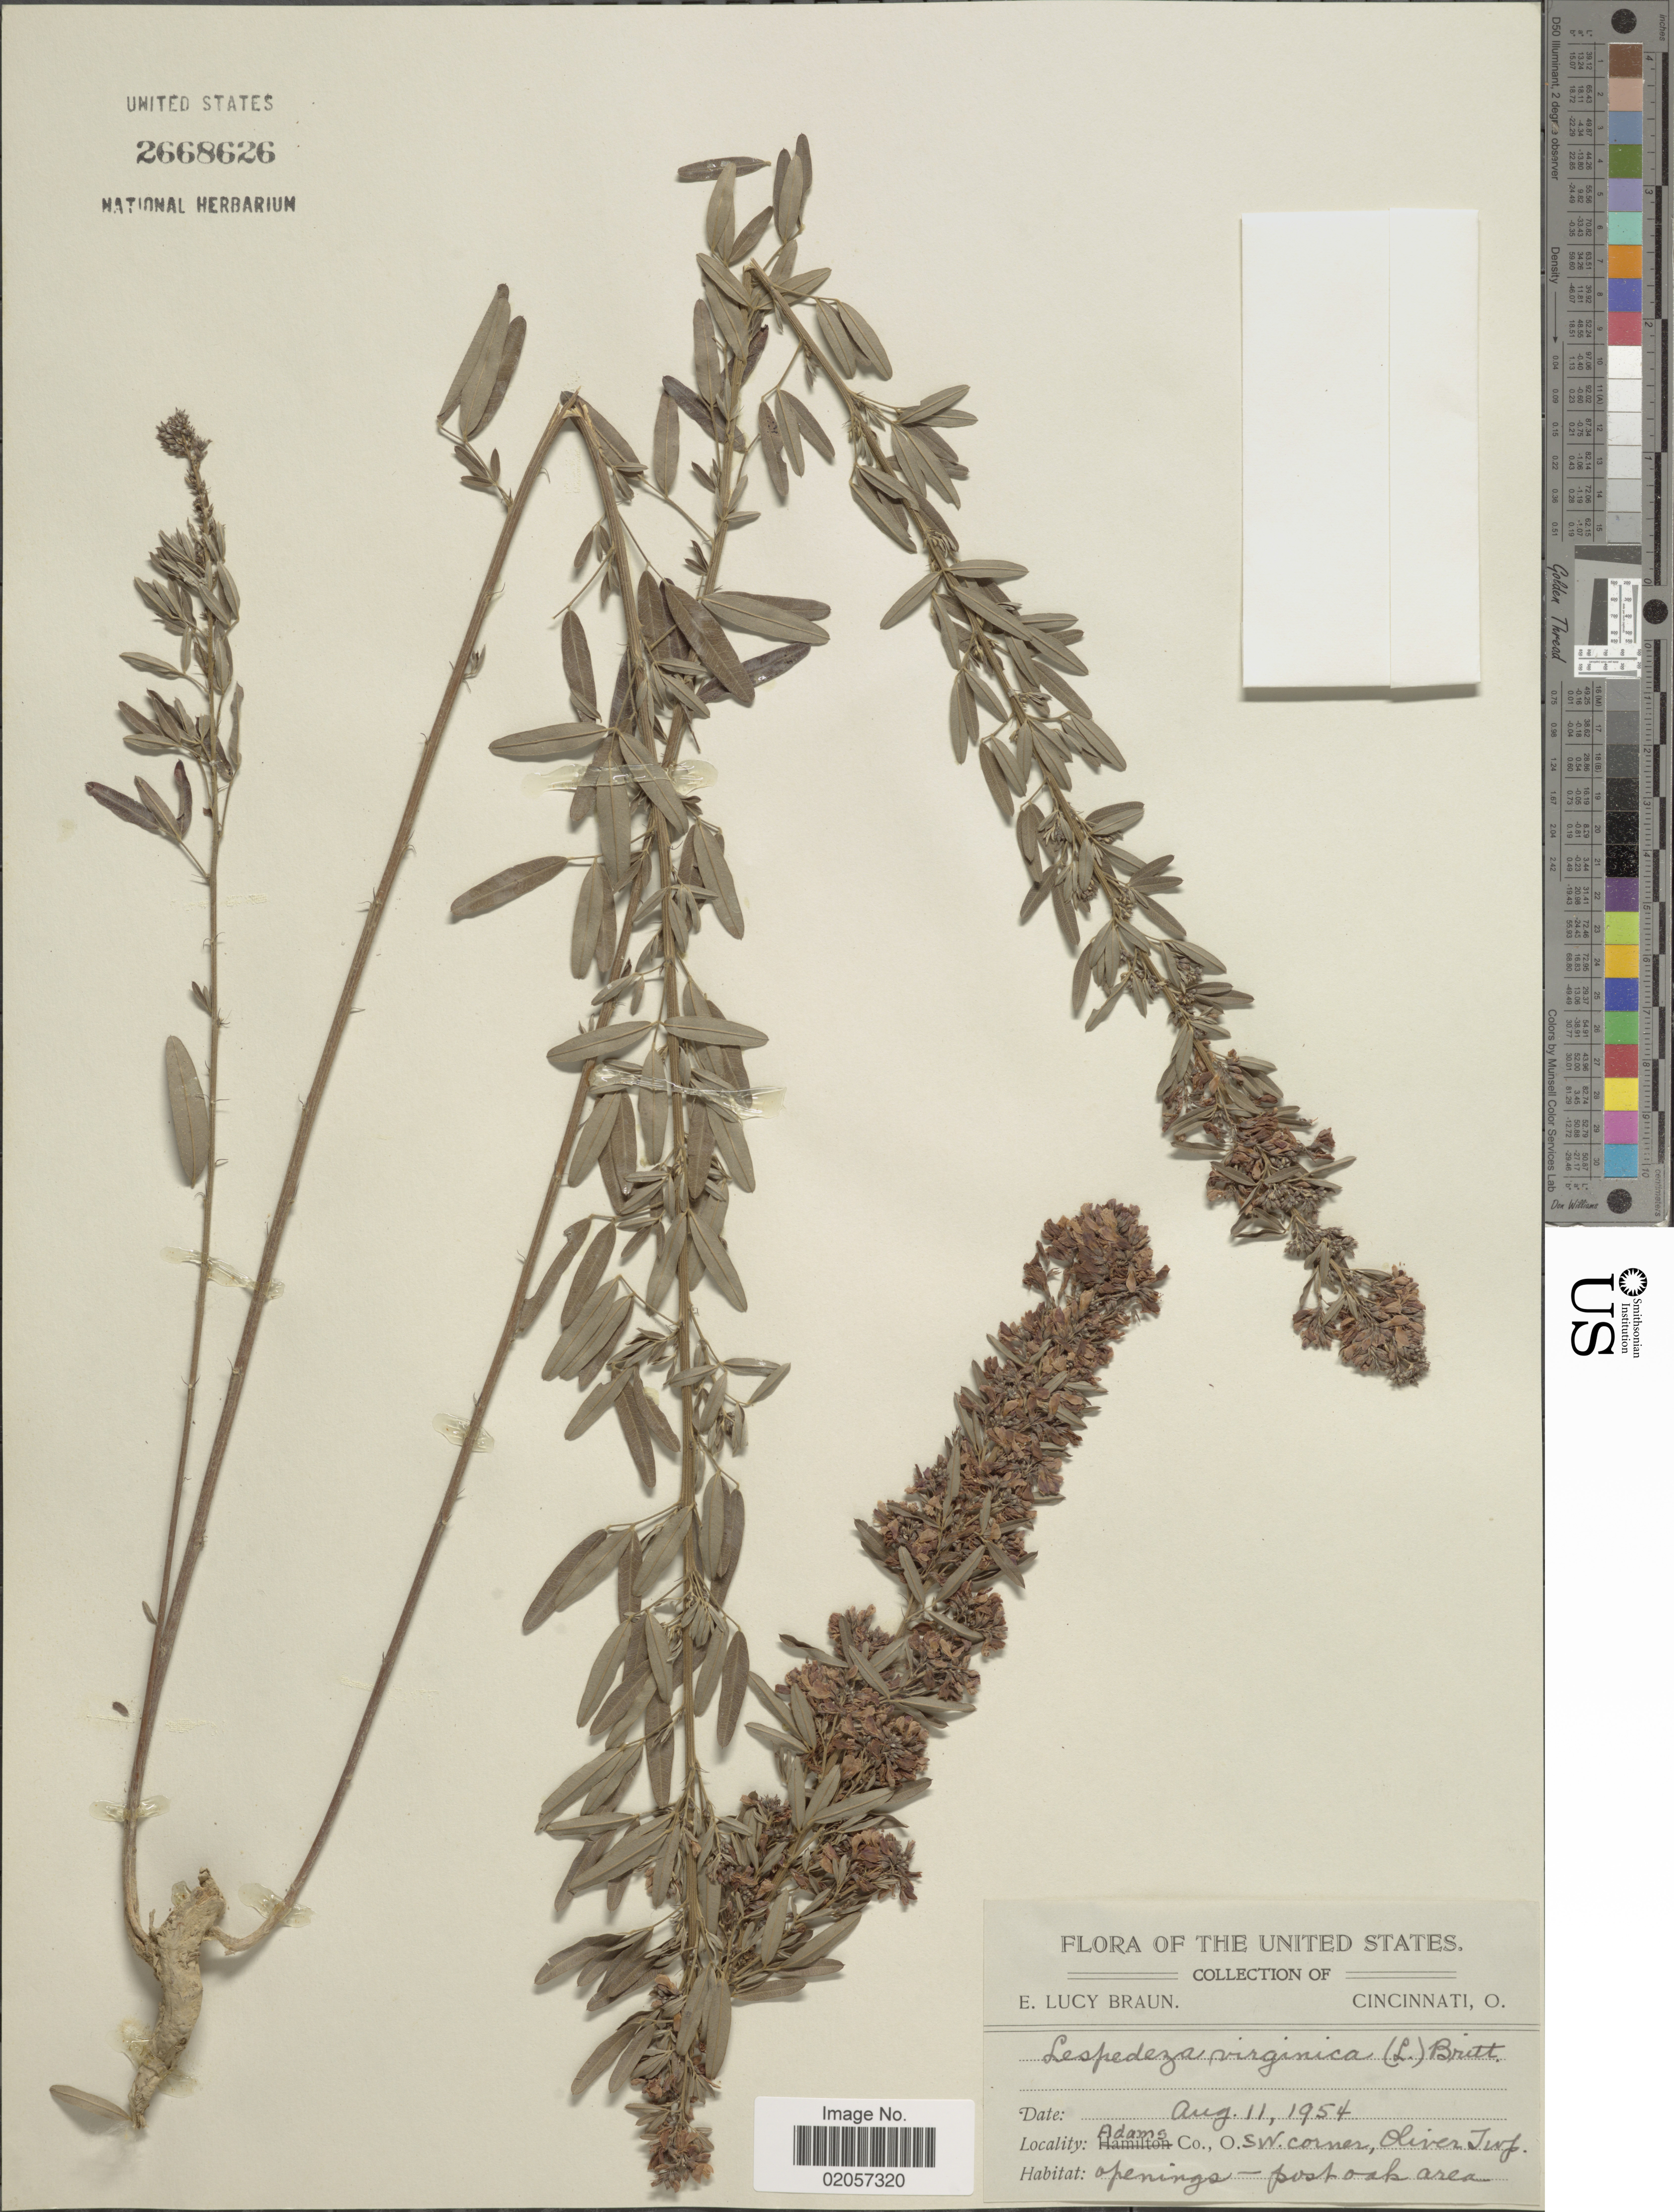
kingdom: Plantae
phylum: Tracheophyta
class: Magnoliopsida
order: Fabales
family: Fabaceae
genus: Lespedeza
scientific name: Lespedeza virginica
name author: (L.) Britton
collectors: E. L. Braun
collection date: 1954-08-11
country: United States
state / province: Ohio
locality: Adams Co., S.W. corner, Oliver Twp.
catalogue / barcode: US 2668626